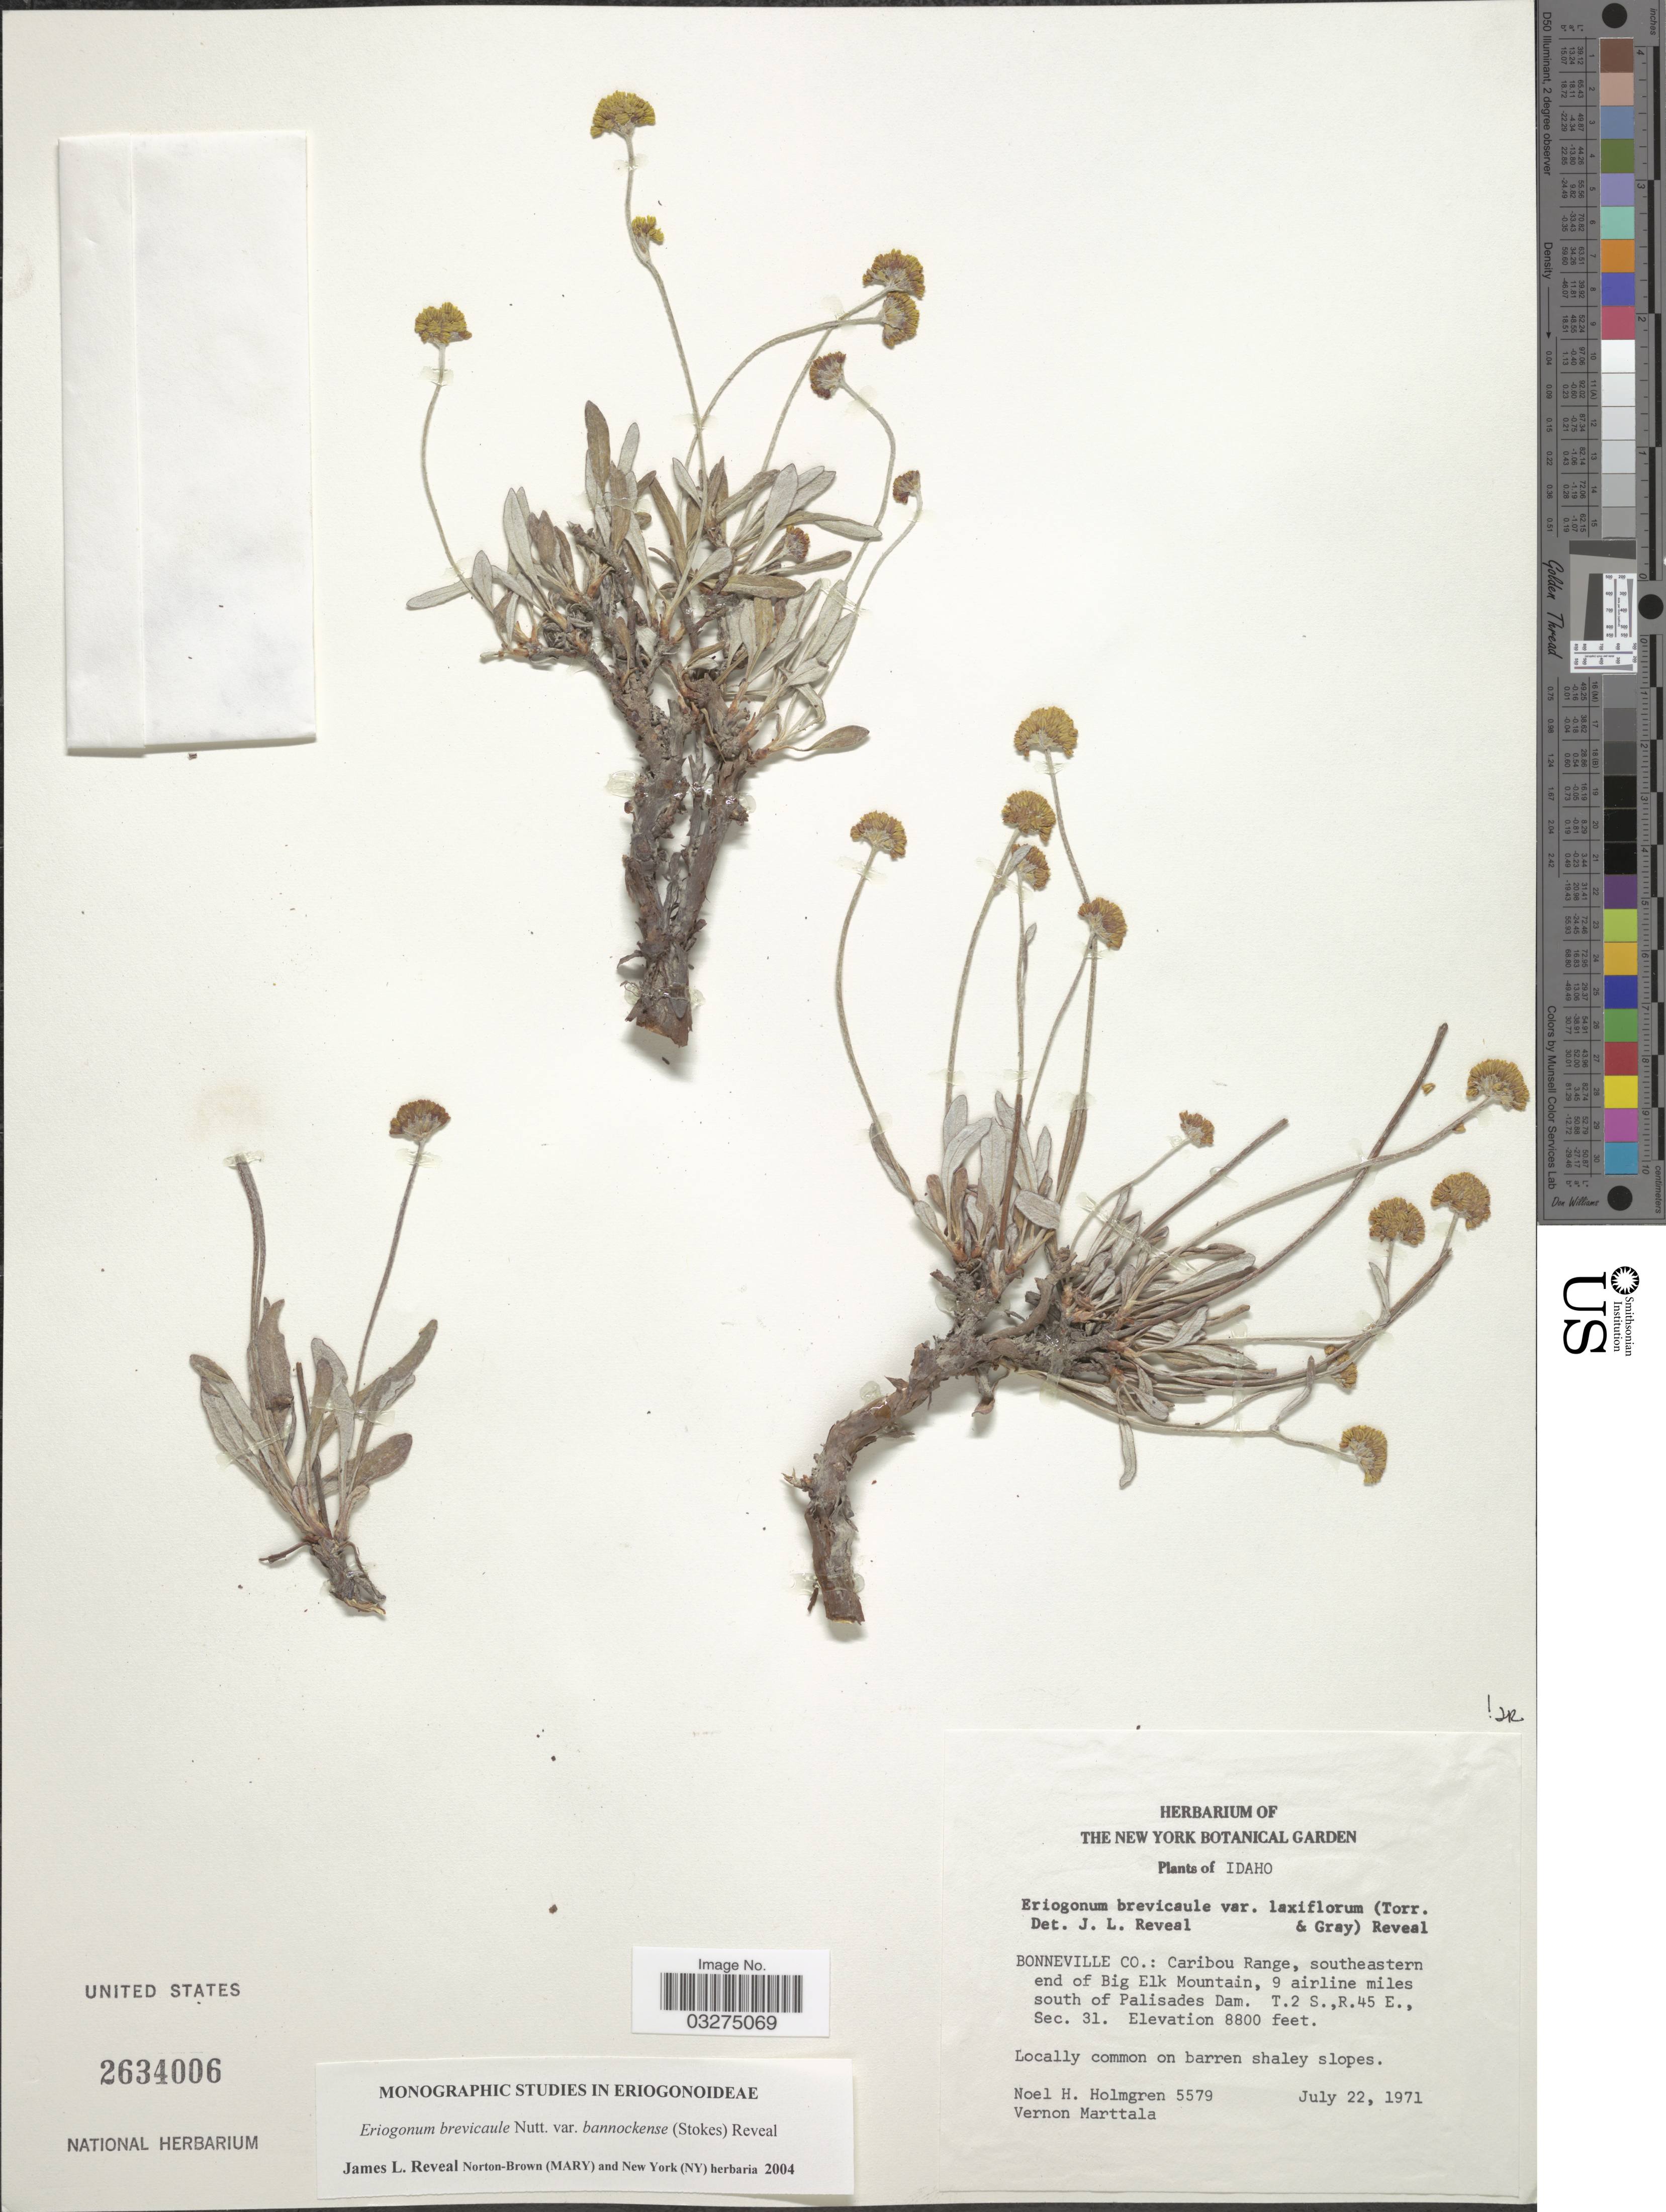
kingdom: Plantae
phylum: Tracheophyta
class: Magnoliopsida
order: Caryophyllales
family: Polygonaceae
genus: Eriogonum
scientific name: Eriogonum brevicaule var. laxifolium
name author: (Torr. & A. Gray) Reveal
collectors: N. H. Holmgren & V. Marttala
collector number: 5579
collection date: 1971-07-22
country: United States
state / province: Idaho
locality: Bonneville Co.: Caribou Range, southeastern end of Big Elk Mountain, 9 airline miles south of Palisades Dam. T2S, R45E, Sec.31.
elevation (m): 2682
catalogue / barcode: US 2634006